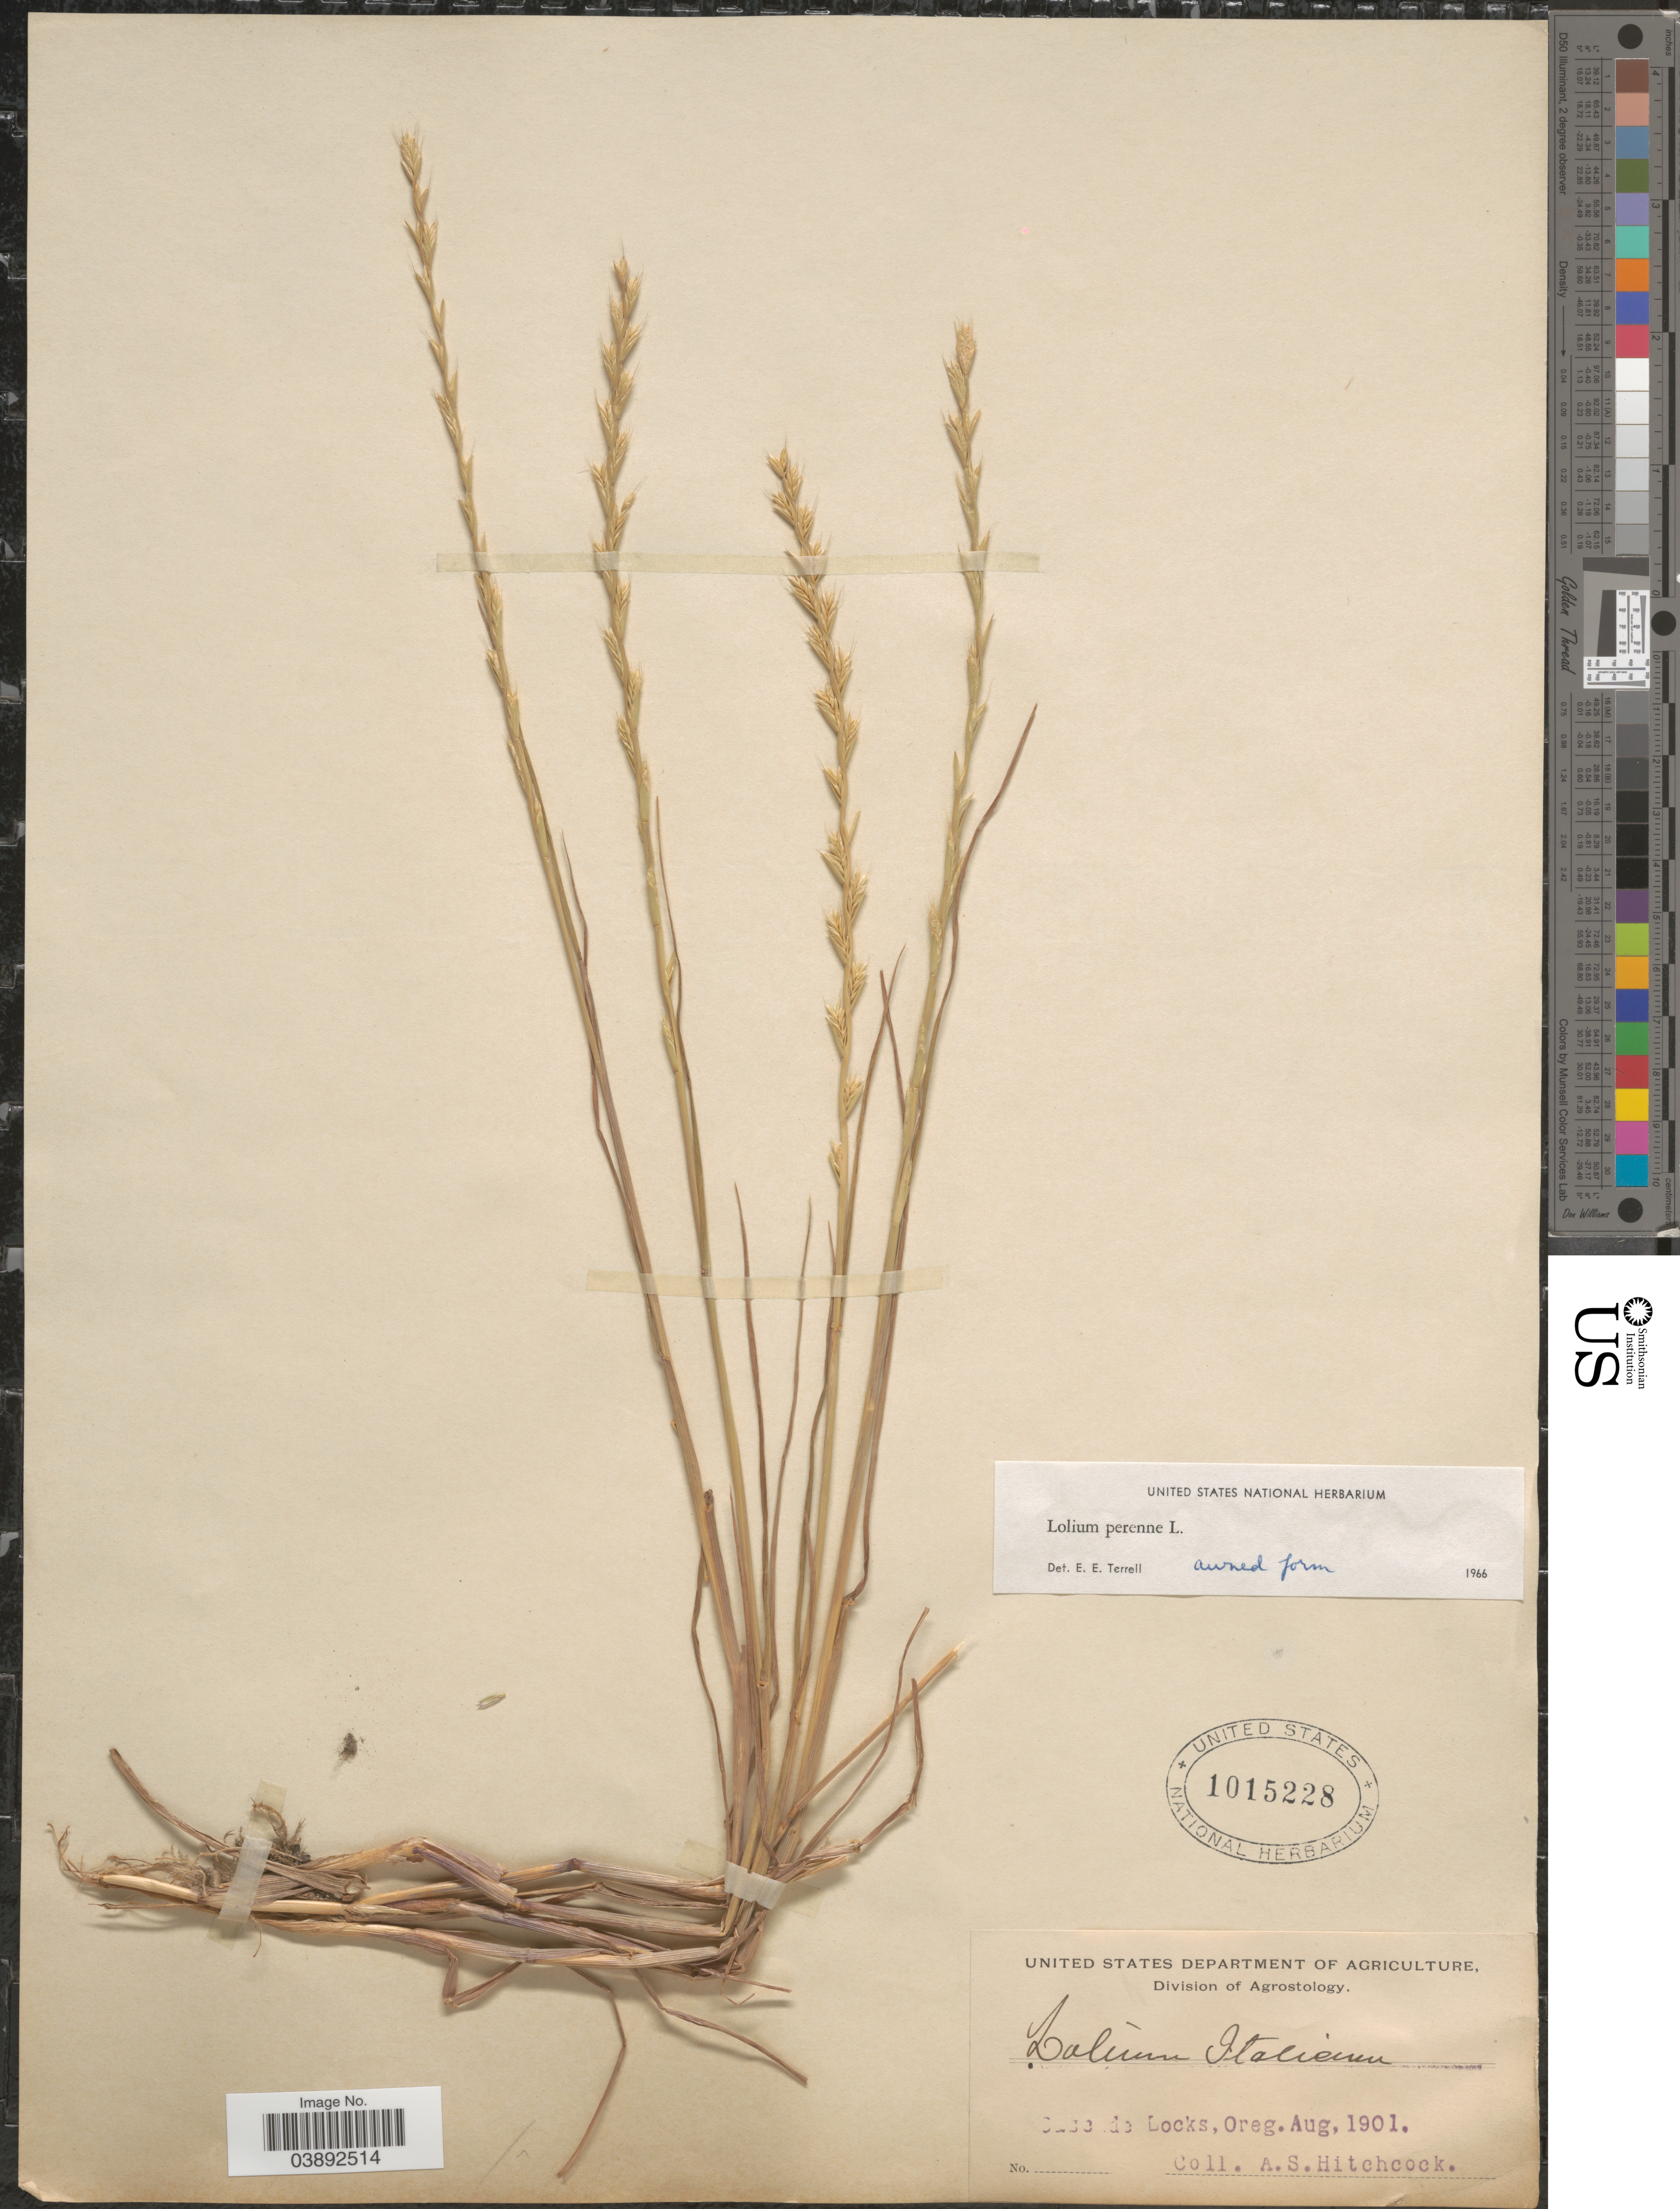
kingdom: Plantae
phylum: Tracheophyta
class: Liliopsida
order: Poales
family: Poaceae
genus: Lolium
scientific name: Lolium perenne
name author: L.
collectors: A. S. Hitchcock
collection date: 1901-08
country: United States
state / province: Oregon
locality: Cascade Locks.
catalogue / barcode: US 1015228